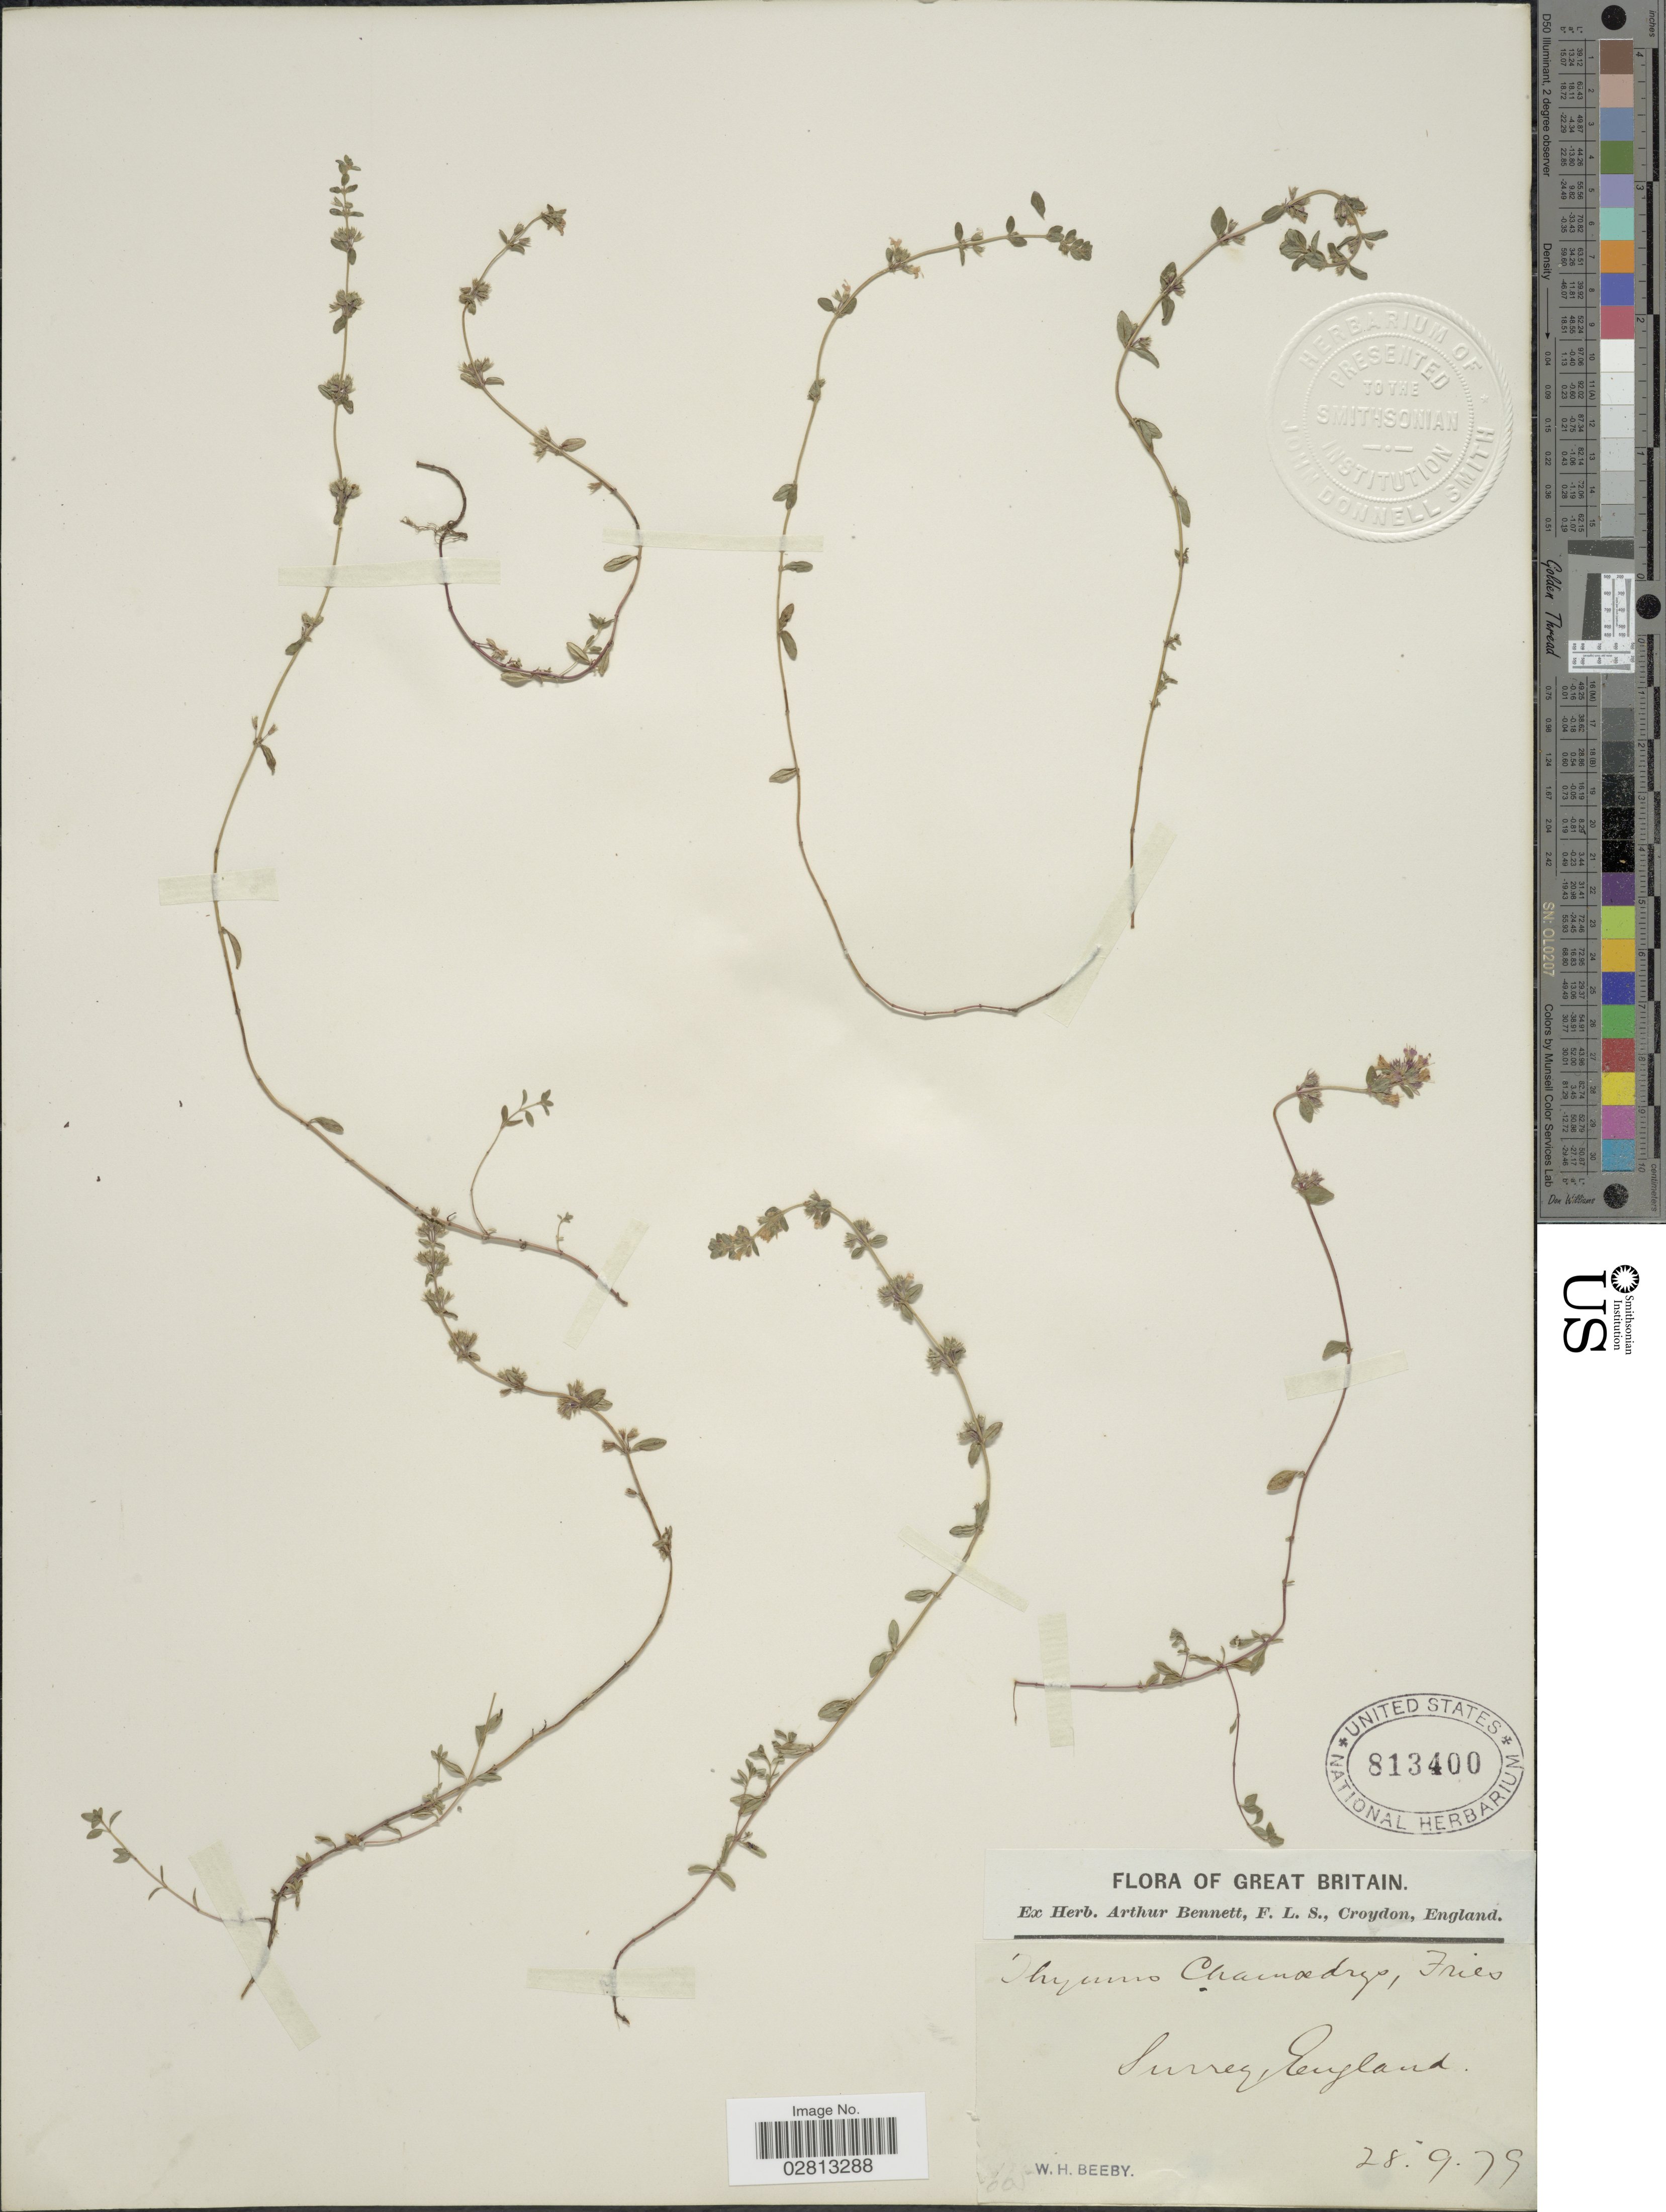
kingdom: Plantae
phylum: Tracheophyta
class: Magnoliopsida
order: Lamiales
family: Lamiaceae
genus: Thymus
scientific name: Thymus chamaedrys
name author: Fr.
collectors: W. Beeby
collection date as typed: Transcribed d/m/y: 28/9/79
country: United Kingdom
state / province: England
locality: Great Britain, Surrey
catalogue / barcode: US 813400